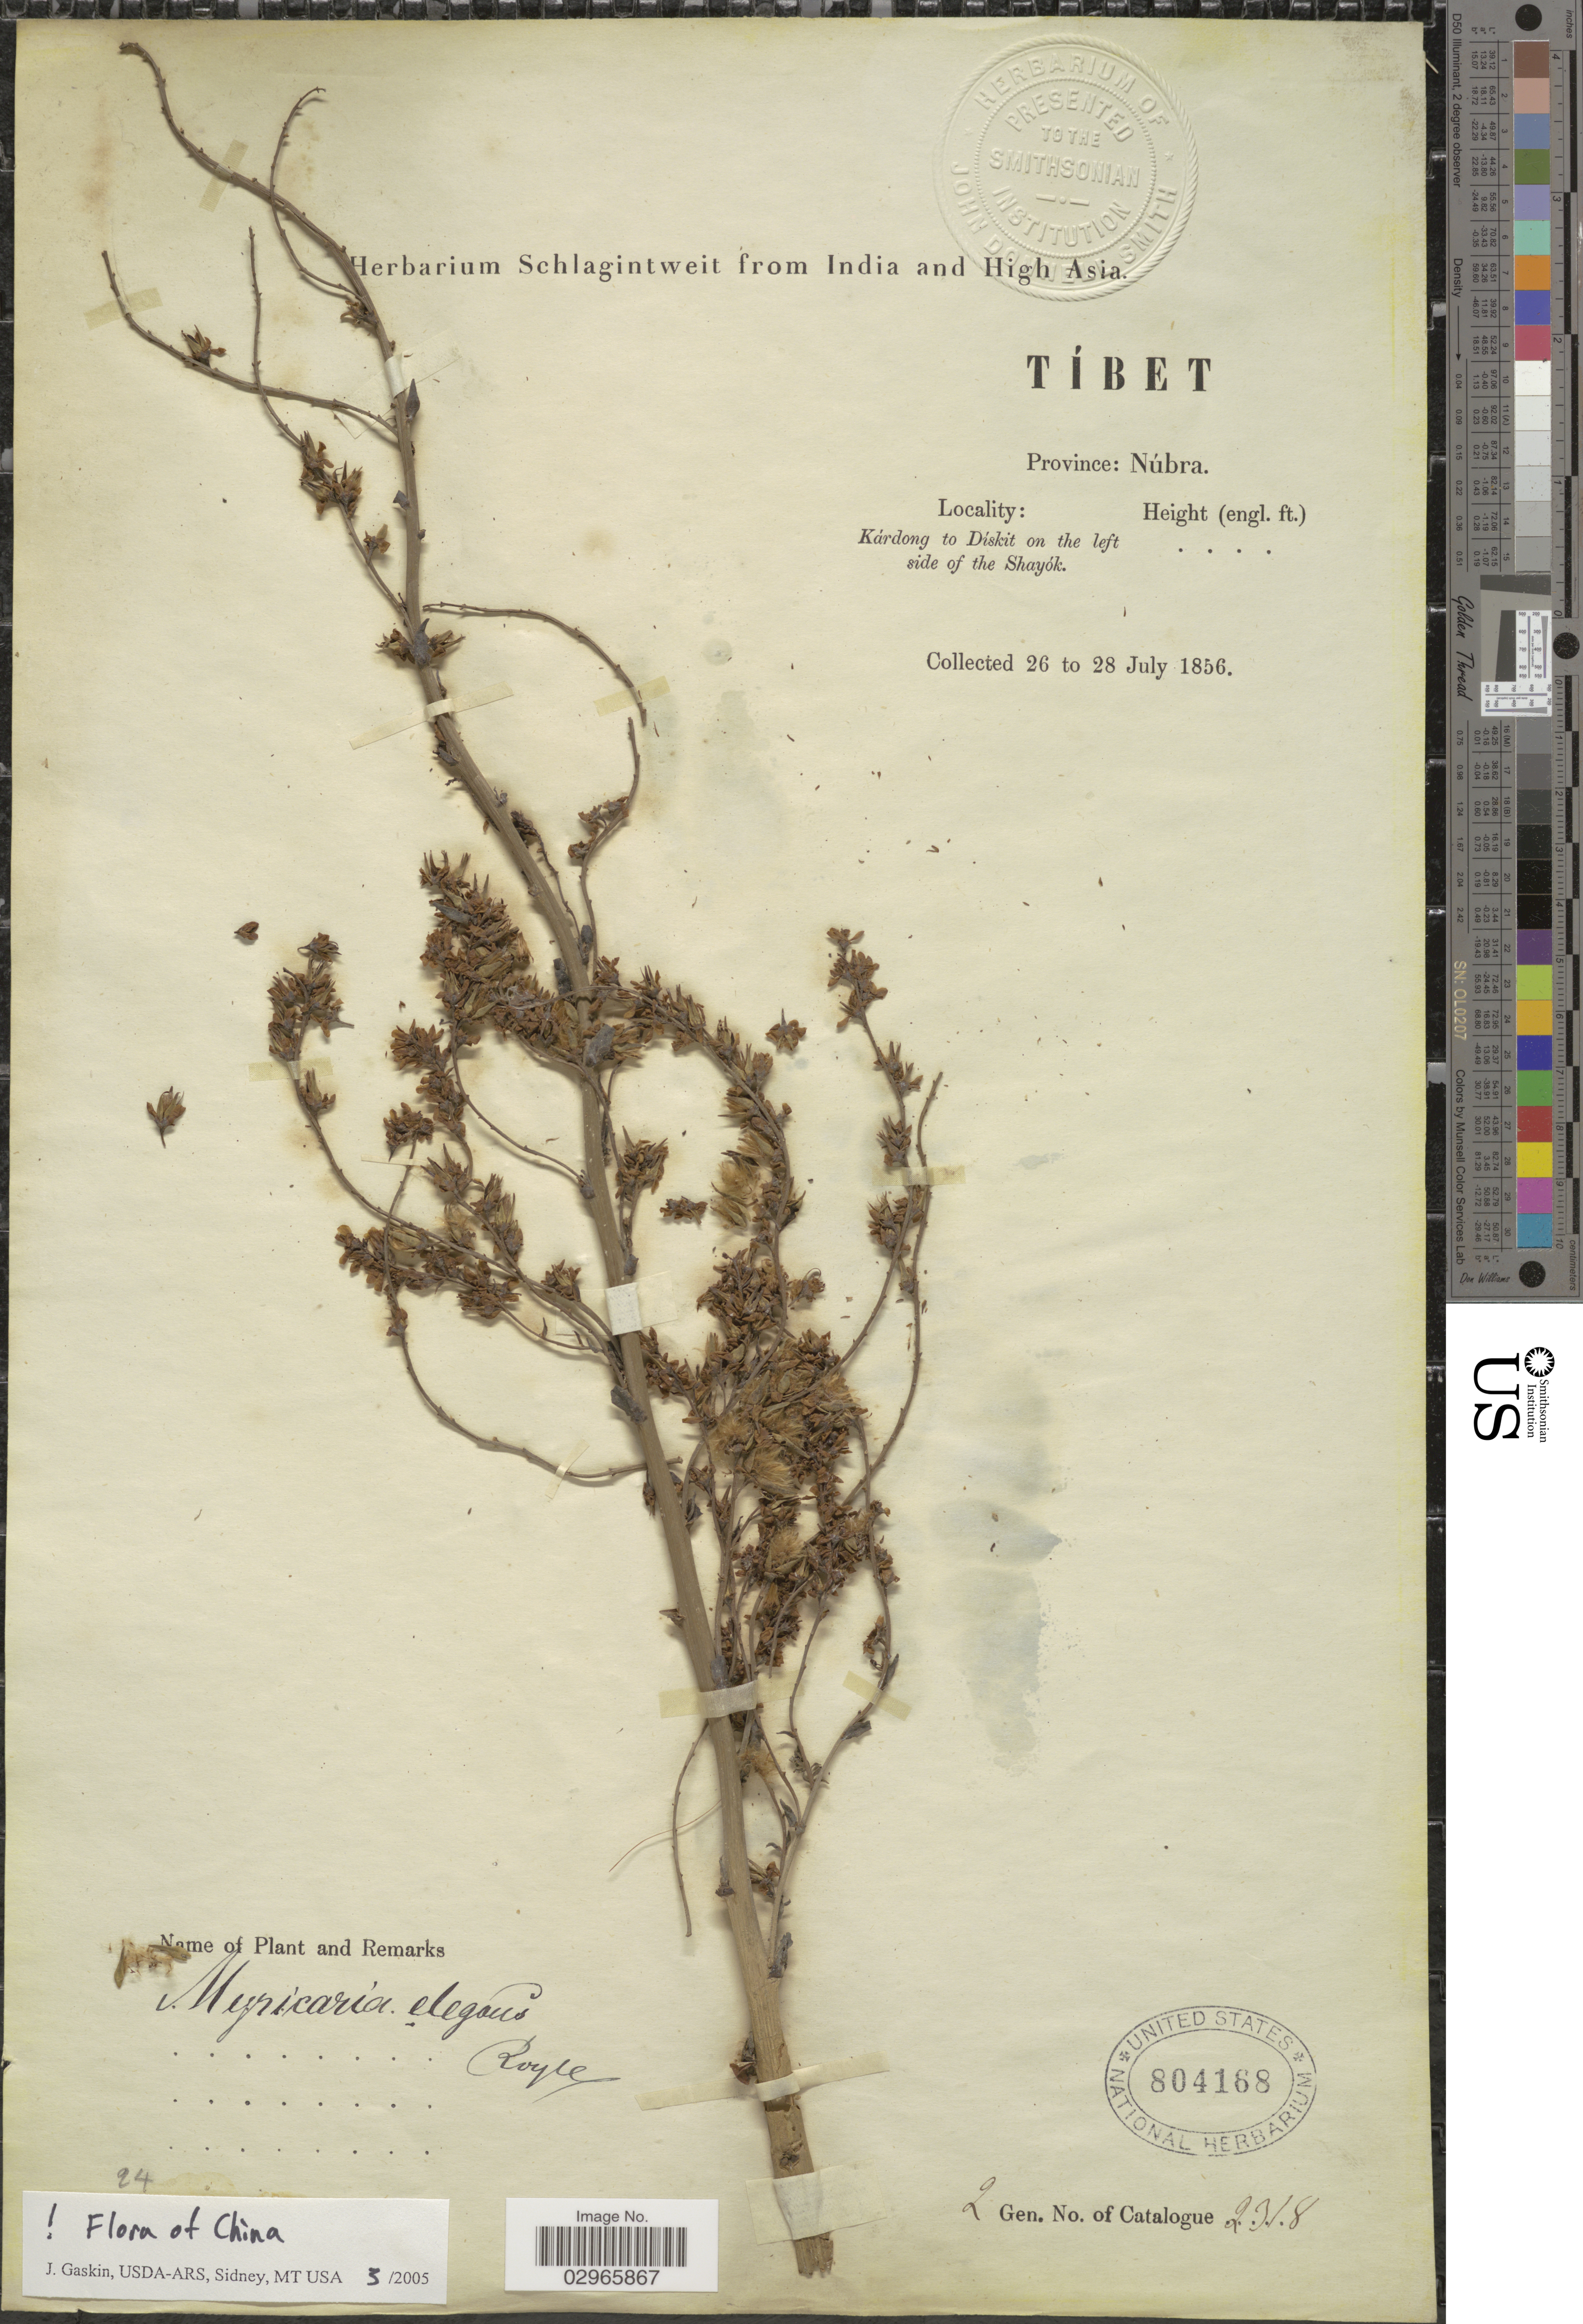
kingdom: Plantae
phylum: Tracheophyta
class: Magnoliopsida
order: Caryophyllales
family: Tamaricaceae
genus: Myrtama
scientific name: Myrtama elegans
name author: (Royle) Kinzik.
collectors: ex herb. Schlagintweit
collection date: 1856-07-26/1856-07-28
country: China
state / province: Xizang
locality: Tíbet. Province: Núbra. Kárdong to Dískit on the left side of the Shayók.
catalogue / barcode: US 804168